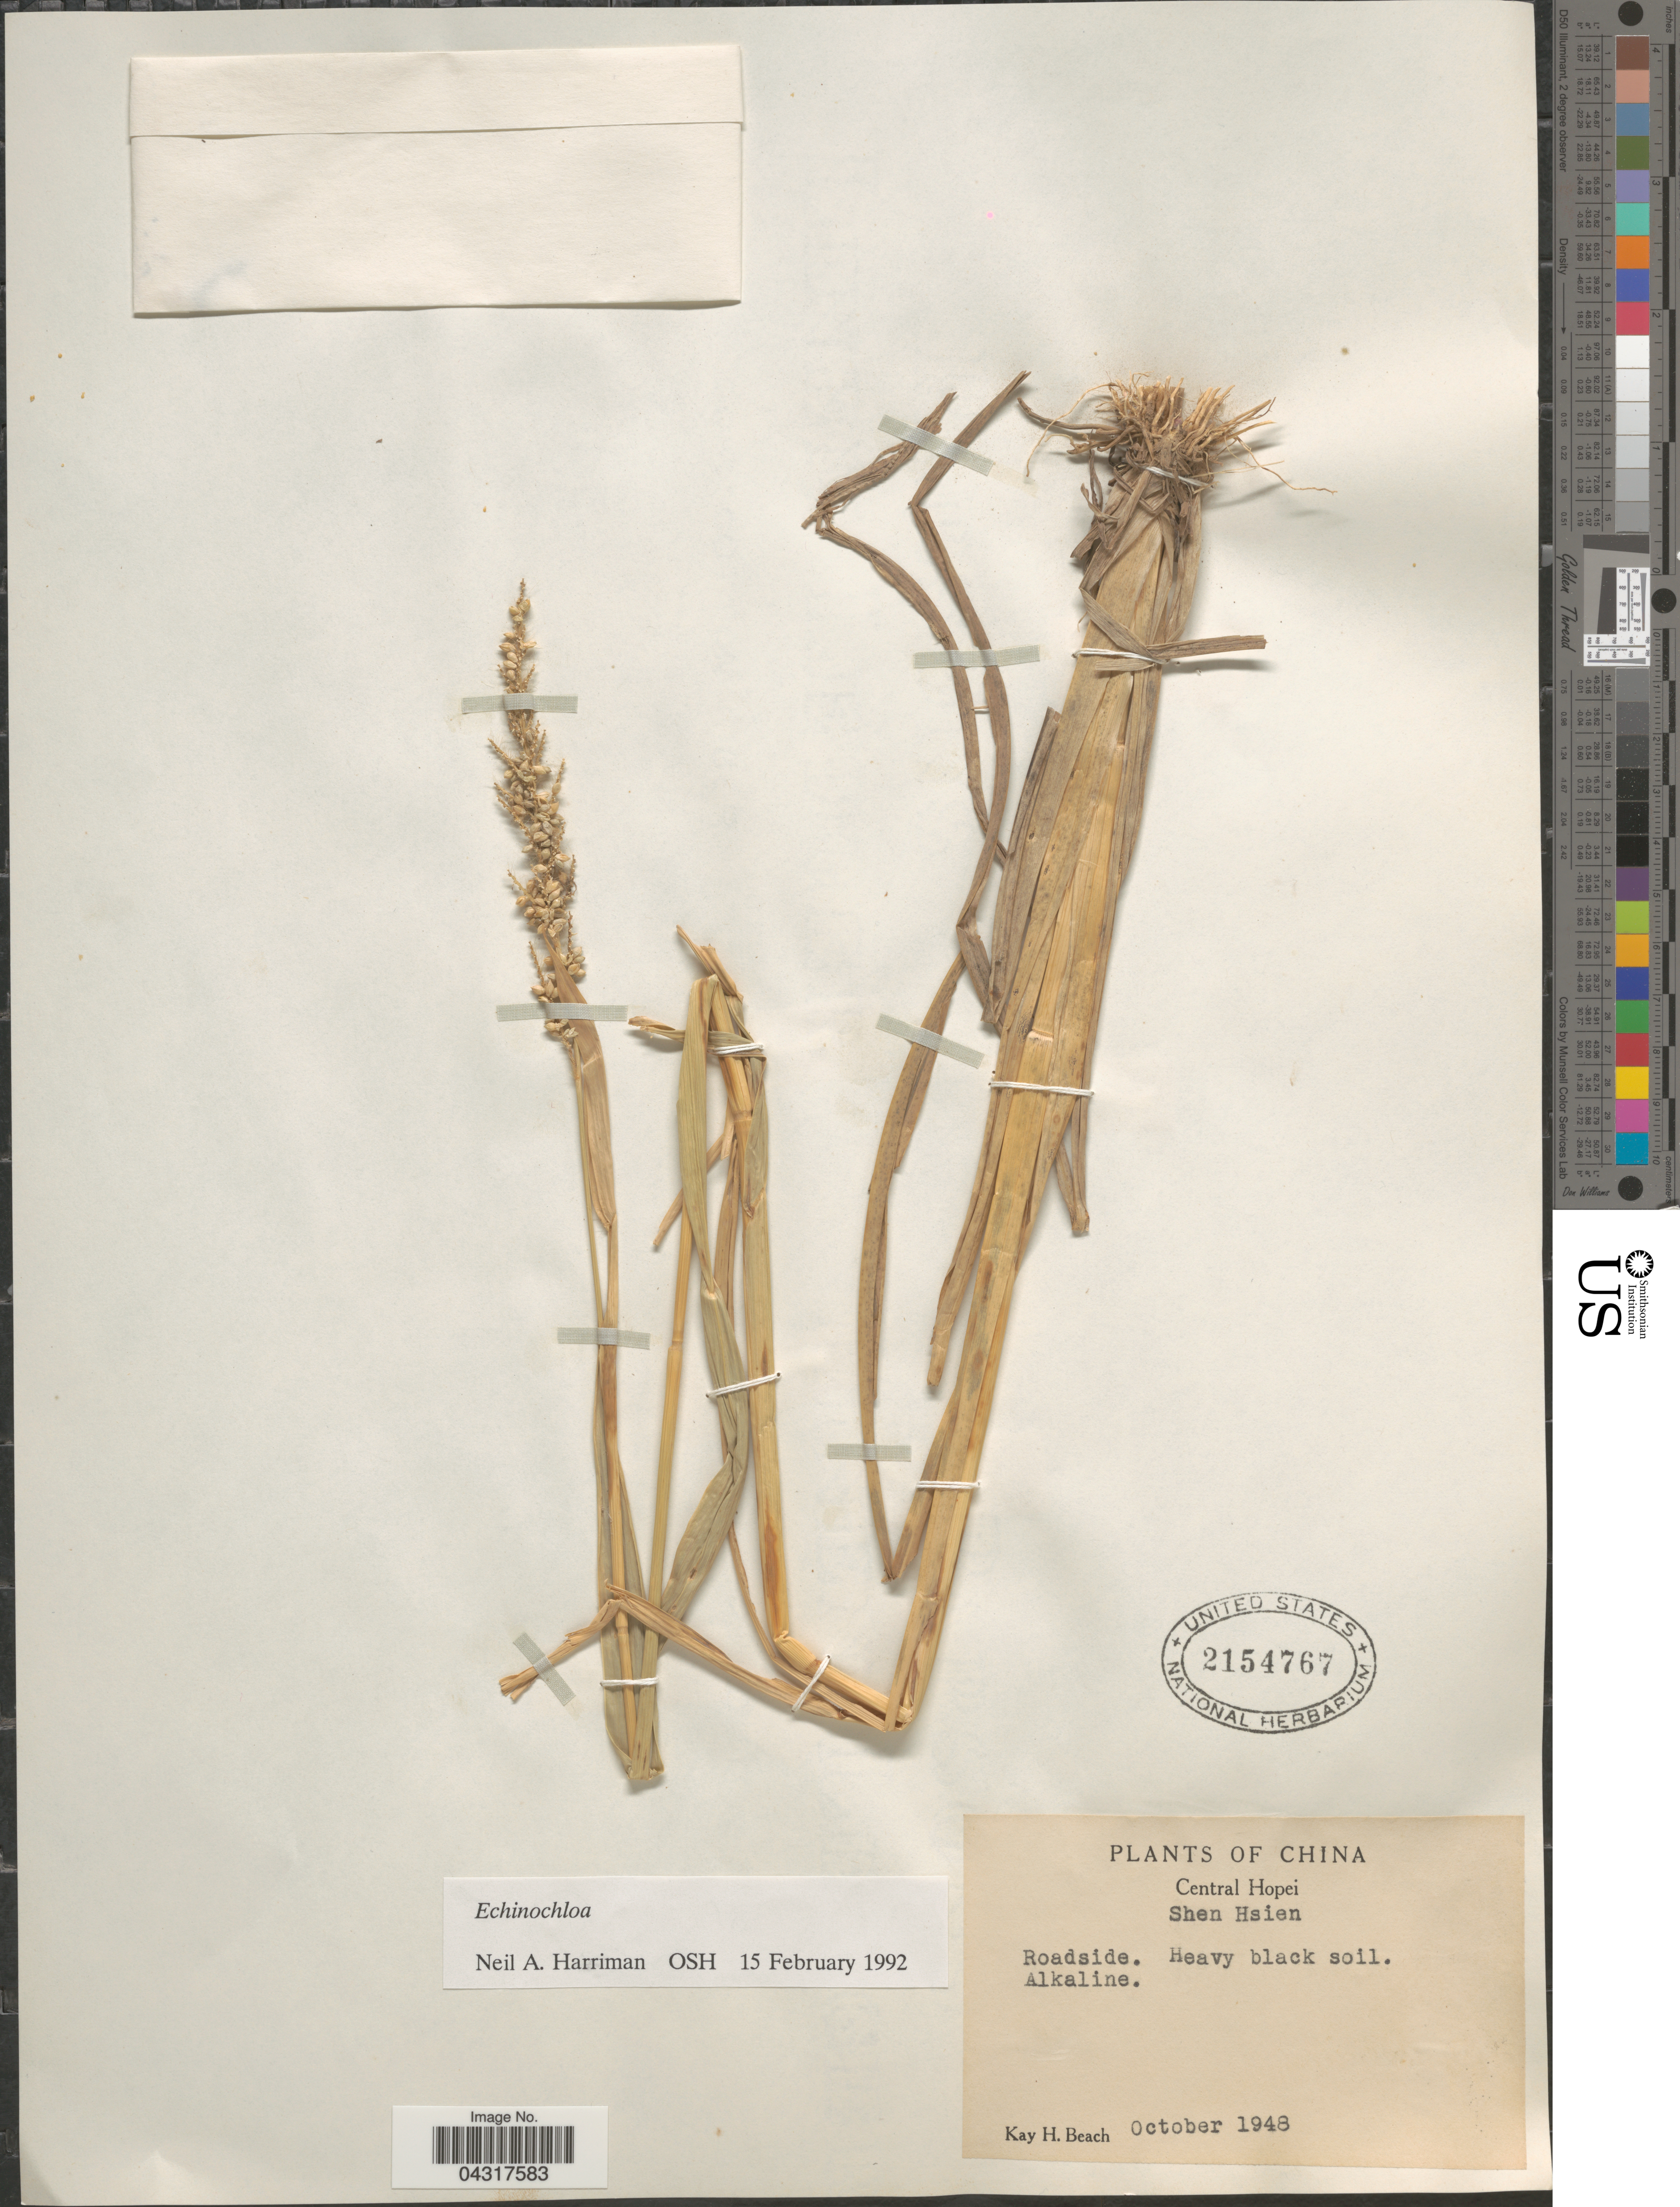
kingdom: Plantae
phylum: Tracheophyta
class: Liliopsida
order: Poales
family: Poaceae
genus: Echinochloa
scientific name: Echinochloa sp.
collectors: K. H. Beach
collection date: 1948-10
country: China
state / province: Hebei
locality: Central Hopei. Shen Hsien. Alkaline.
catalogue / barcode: US 2154767